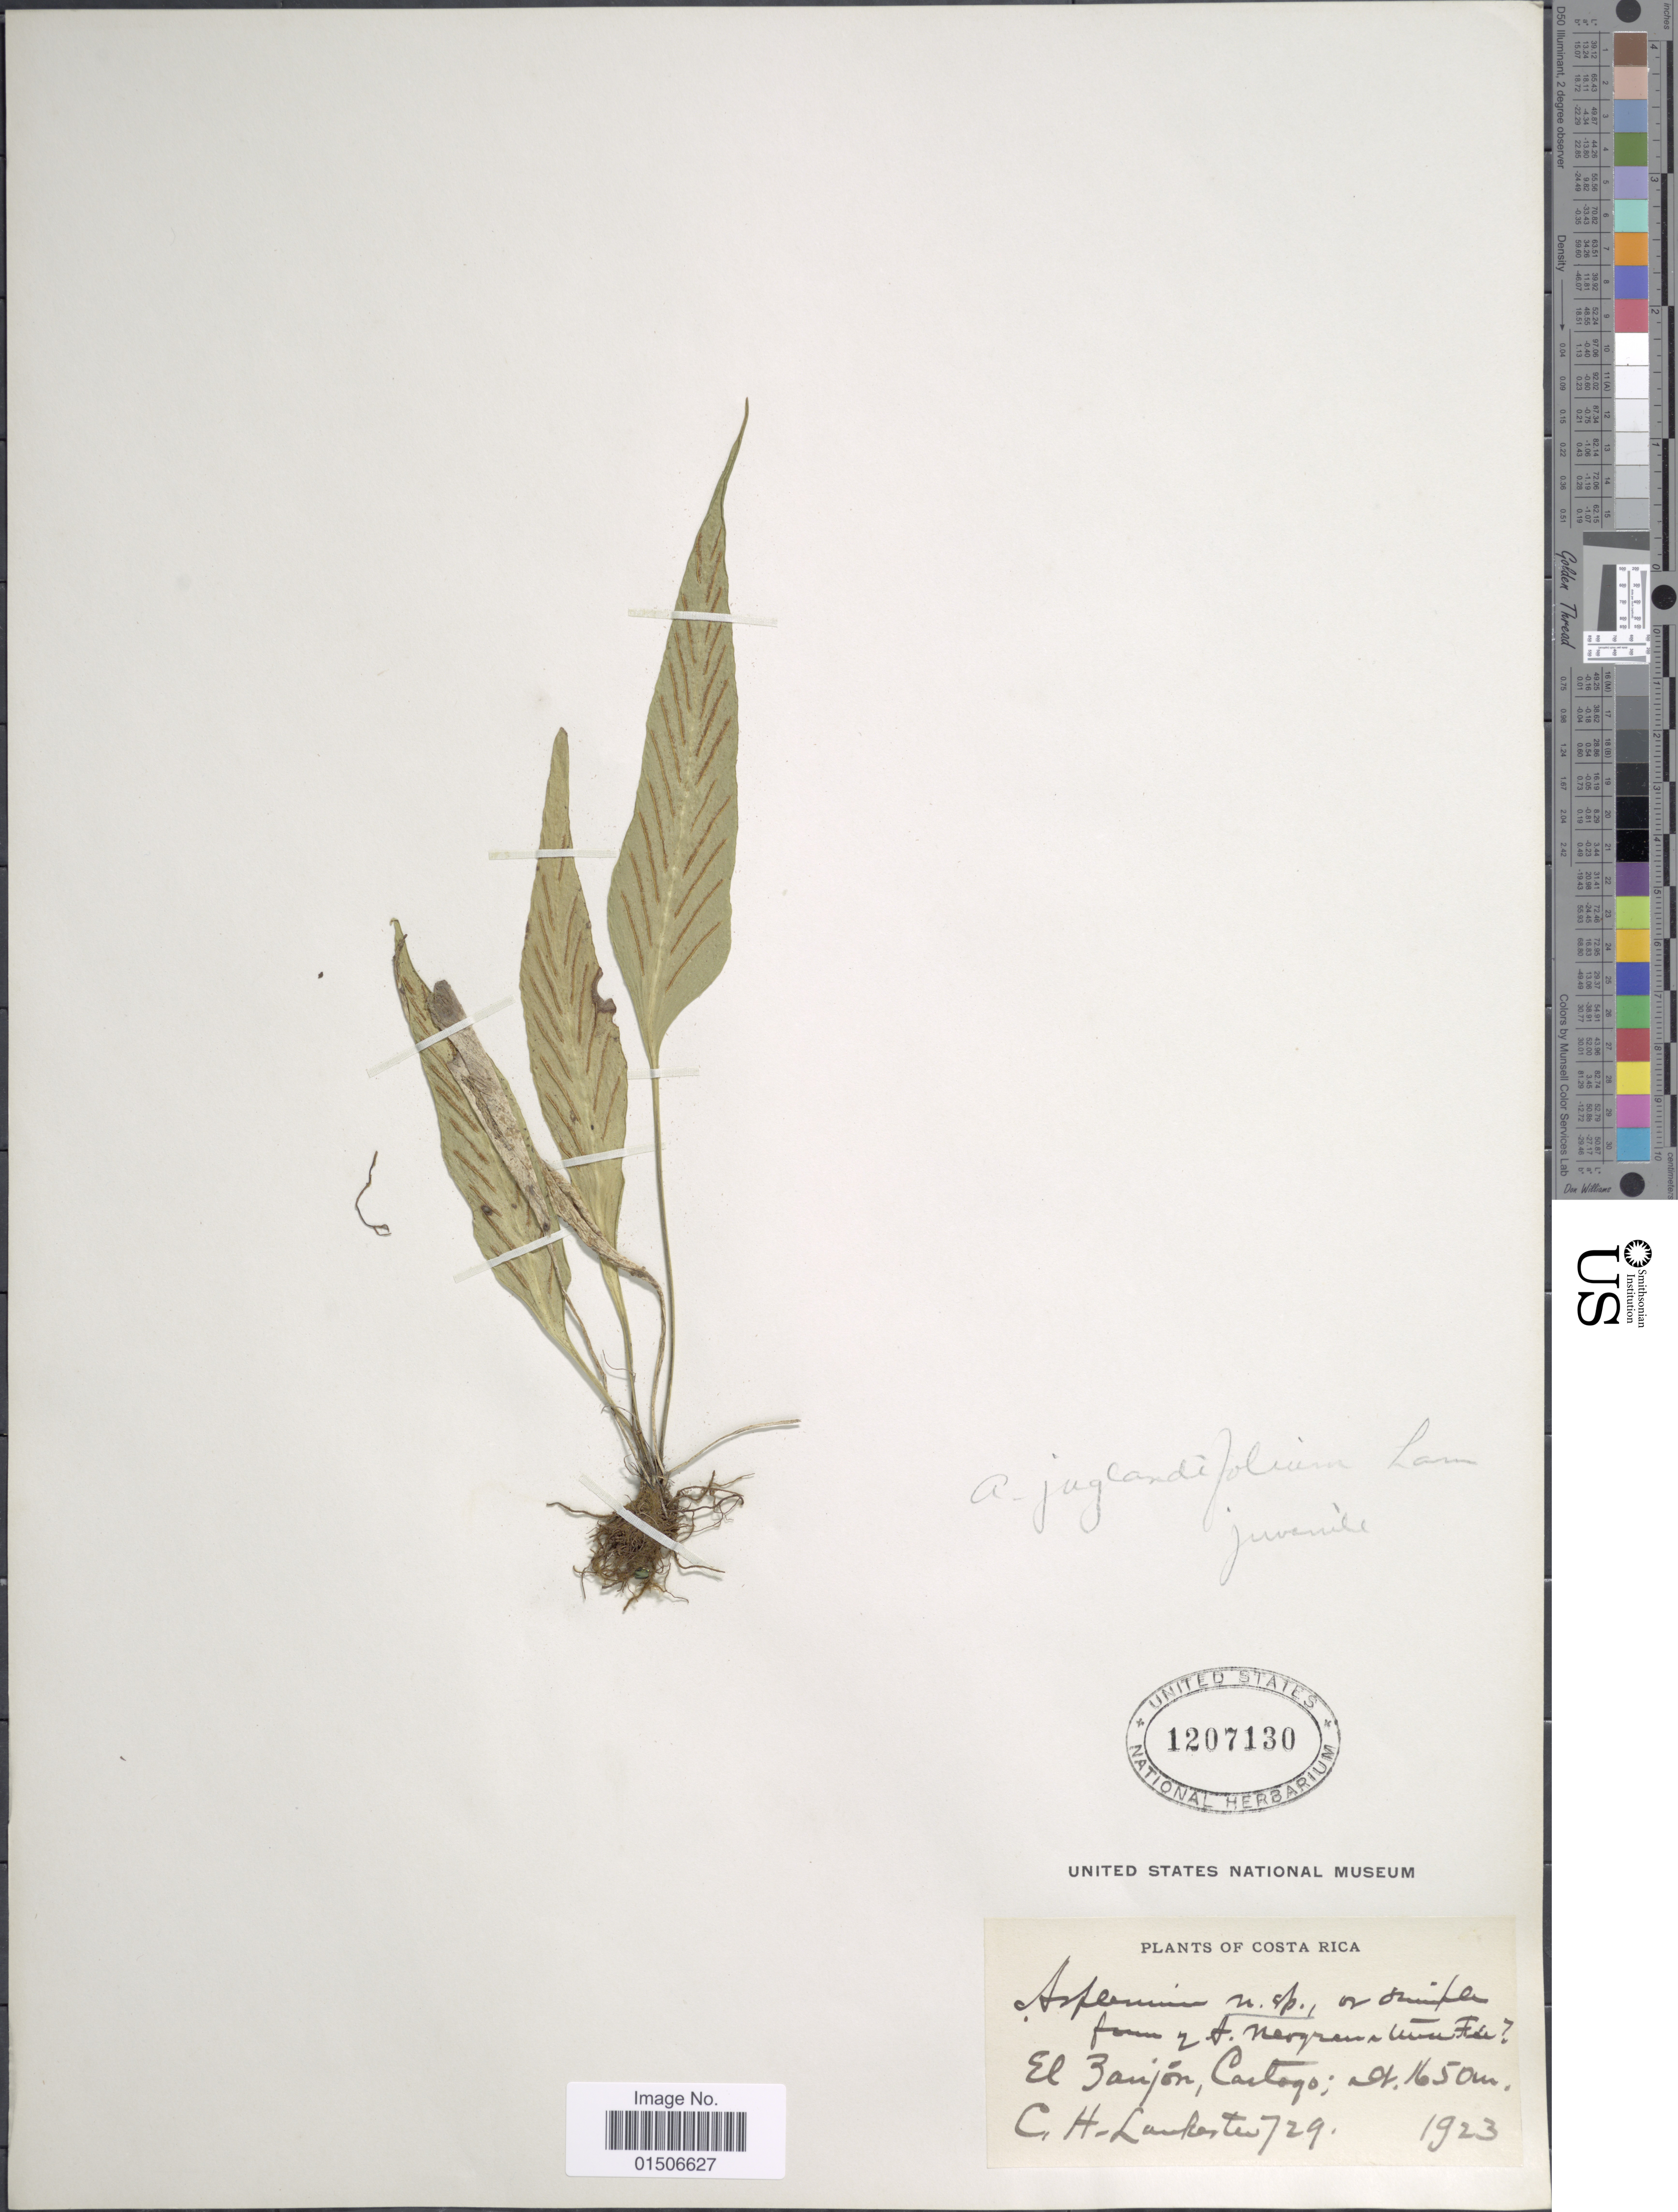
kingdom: Plantae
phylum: Tracheophyta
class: Polypodiopsida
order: Polypodiales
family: Aspleniaceae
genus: Asplenium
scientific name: Asplenium juglandifolium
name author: Lam.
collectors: C. H. Lankester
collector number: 729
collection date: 1923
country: Costa Rica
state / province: Cartago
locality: El Zanjón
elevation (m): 1650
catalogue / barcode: US 1207130